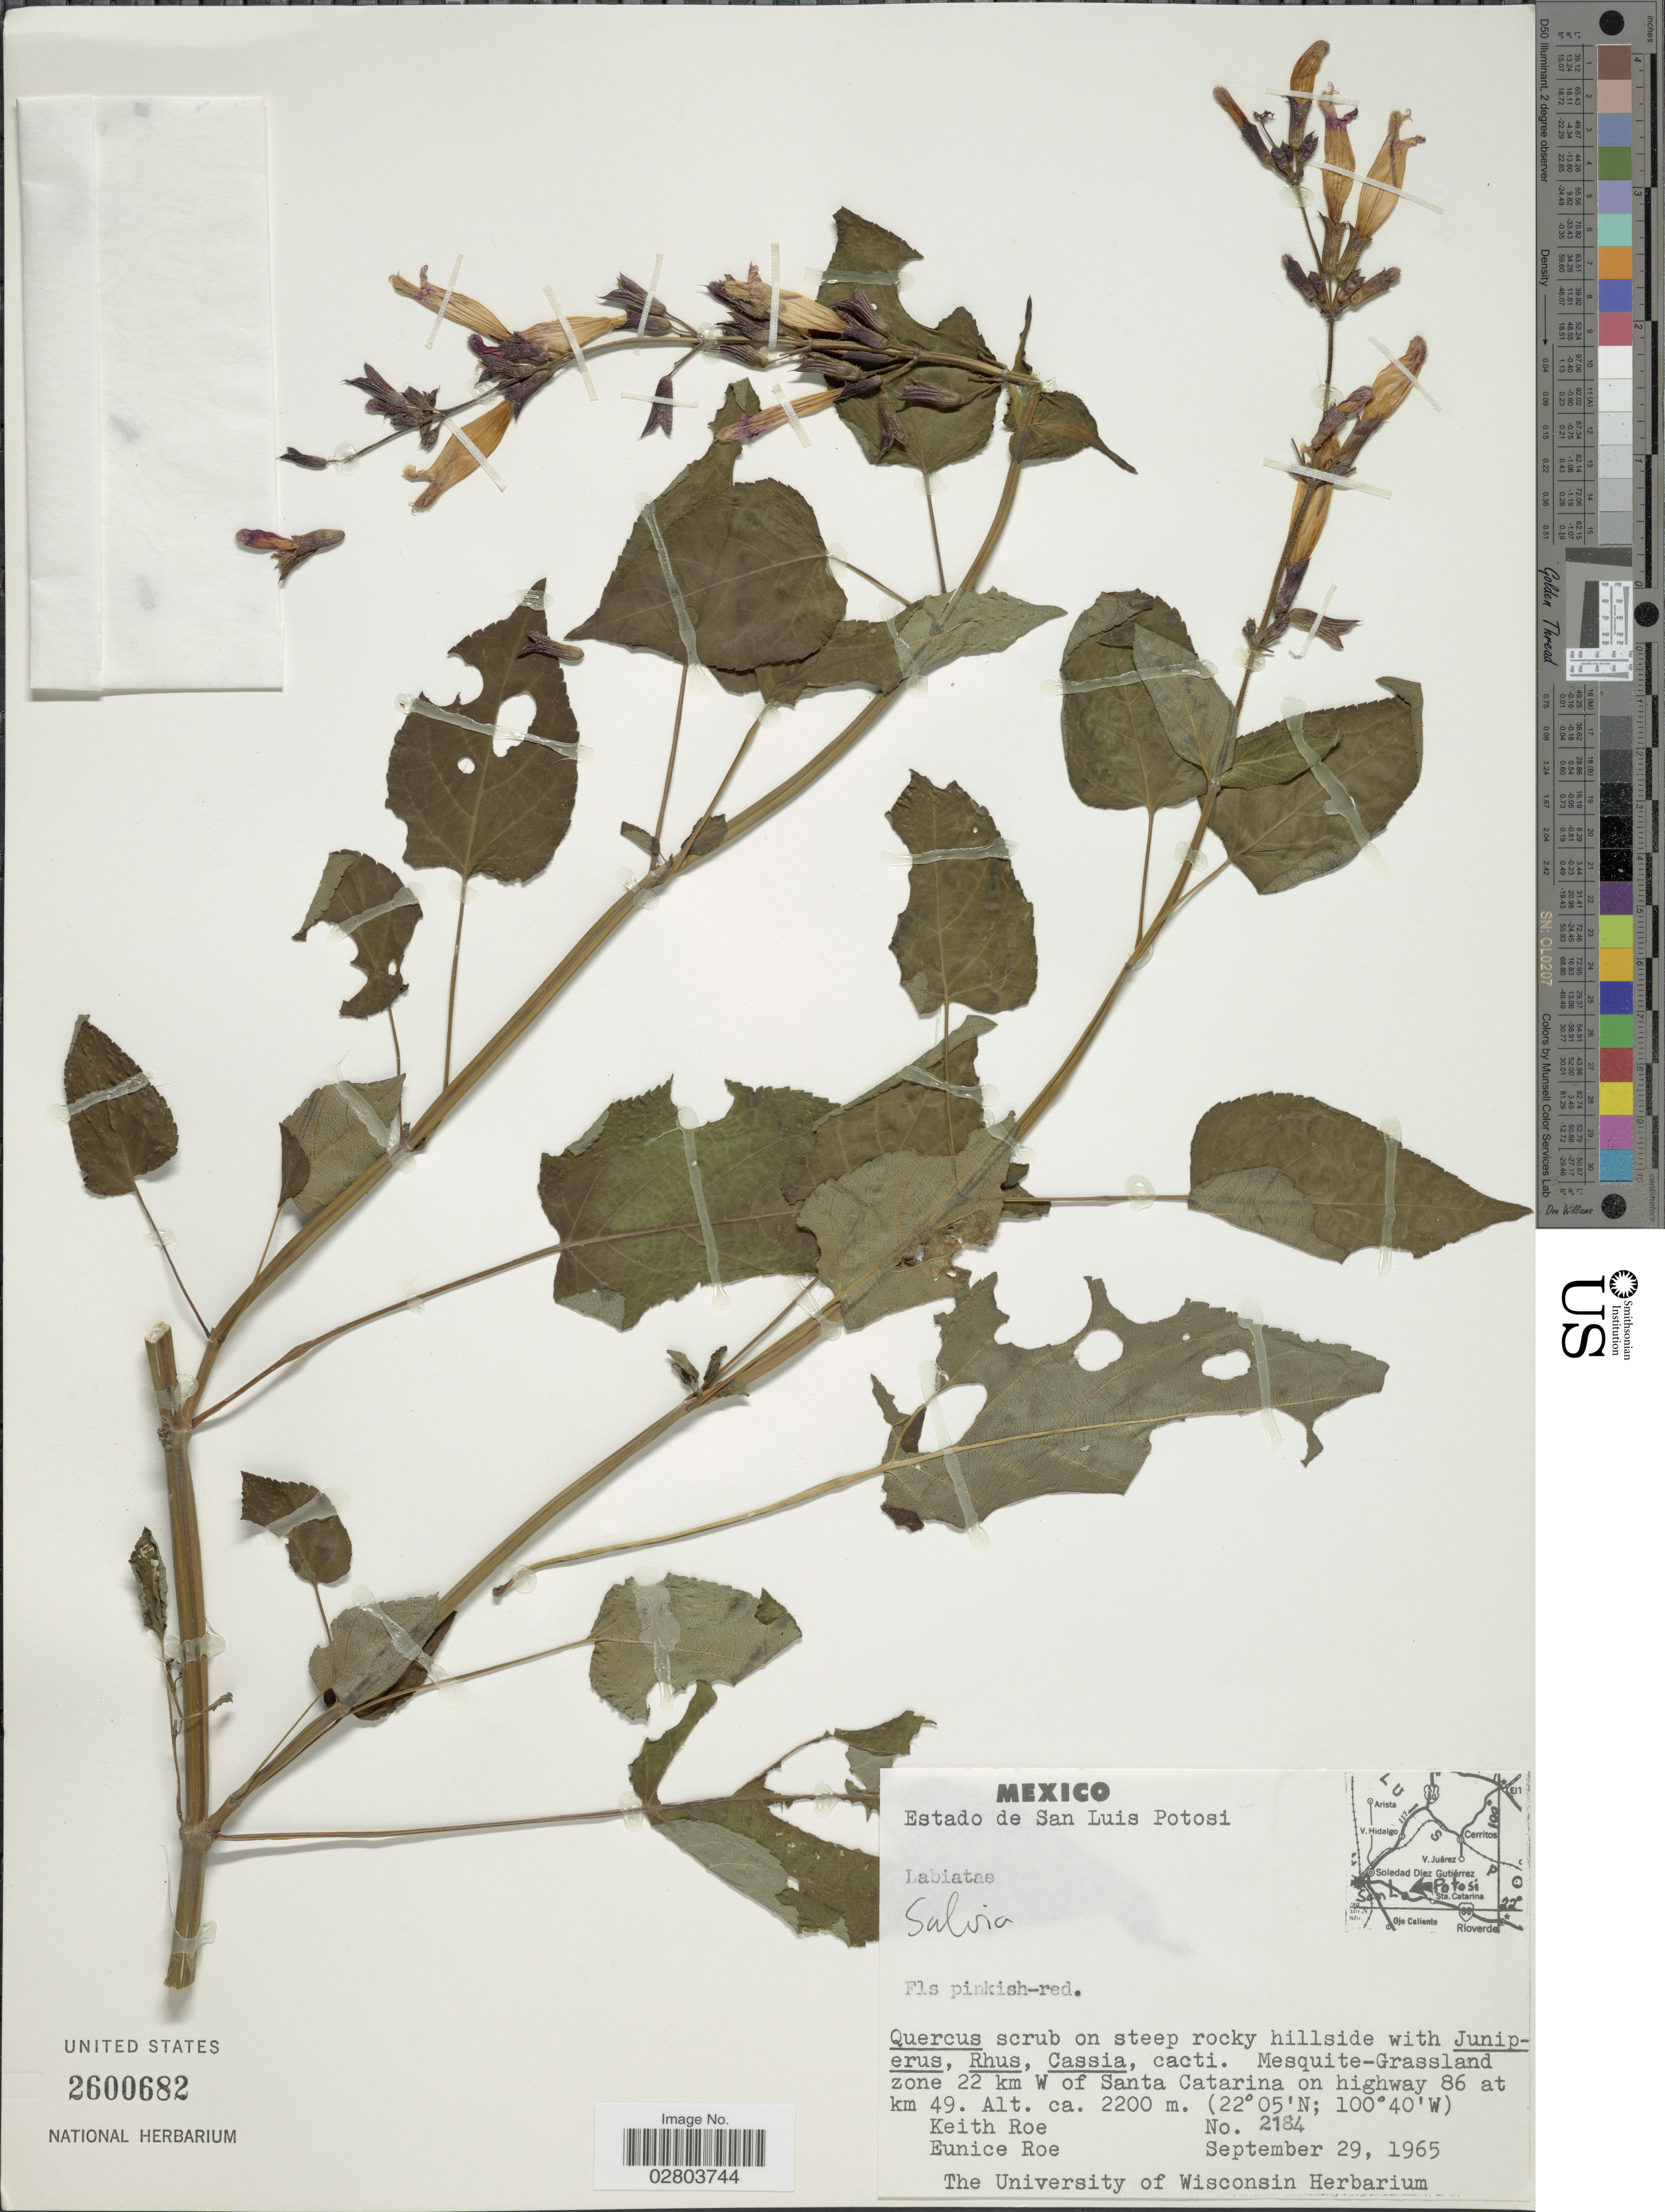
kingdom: Plantae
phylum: Tracheophyta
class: Magnoliopsida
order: Lamiales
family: Lamiaceae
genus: Salvia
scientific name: Salvia sp.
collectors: K. E. Roe & E. Roe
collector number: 2184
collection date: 1965-09-29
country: Mexico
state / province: San Luis Potosí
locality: Estado de San Luis Potosi. Mesquite-Grassland zone 22 km W of Santa Catarina on highway 86 at km 49.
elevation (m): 2200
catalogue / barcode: US 2600682